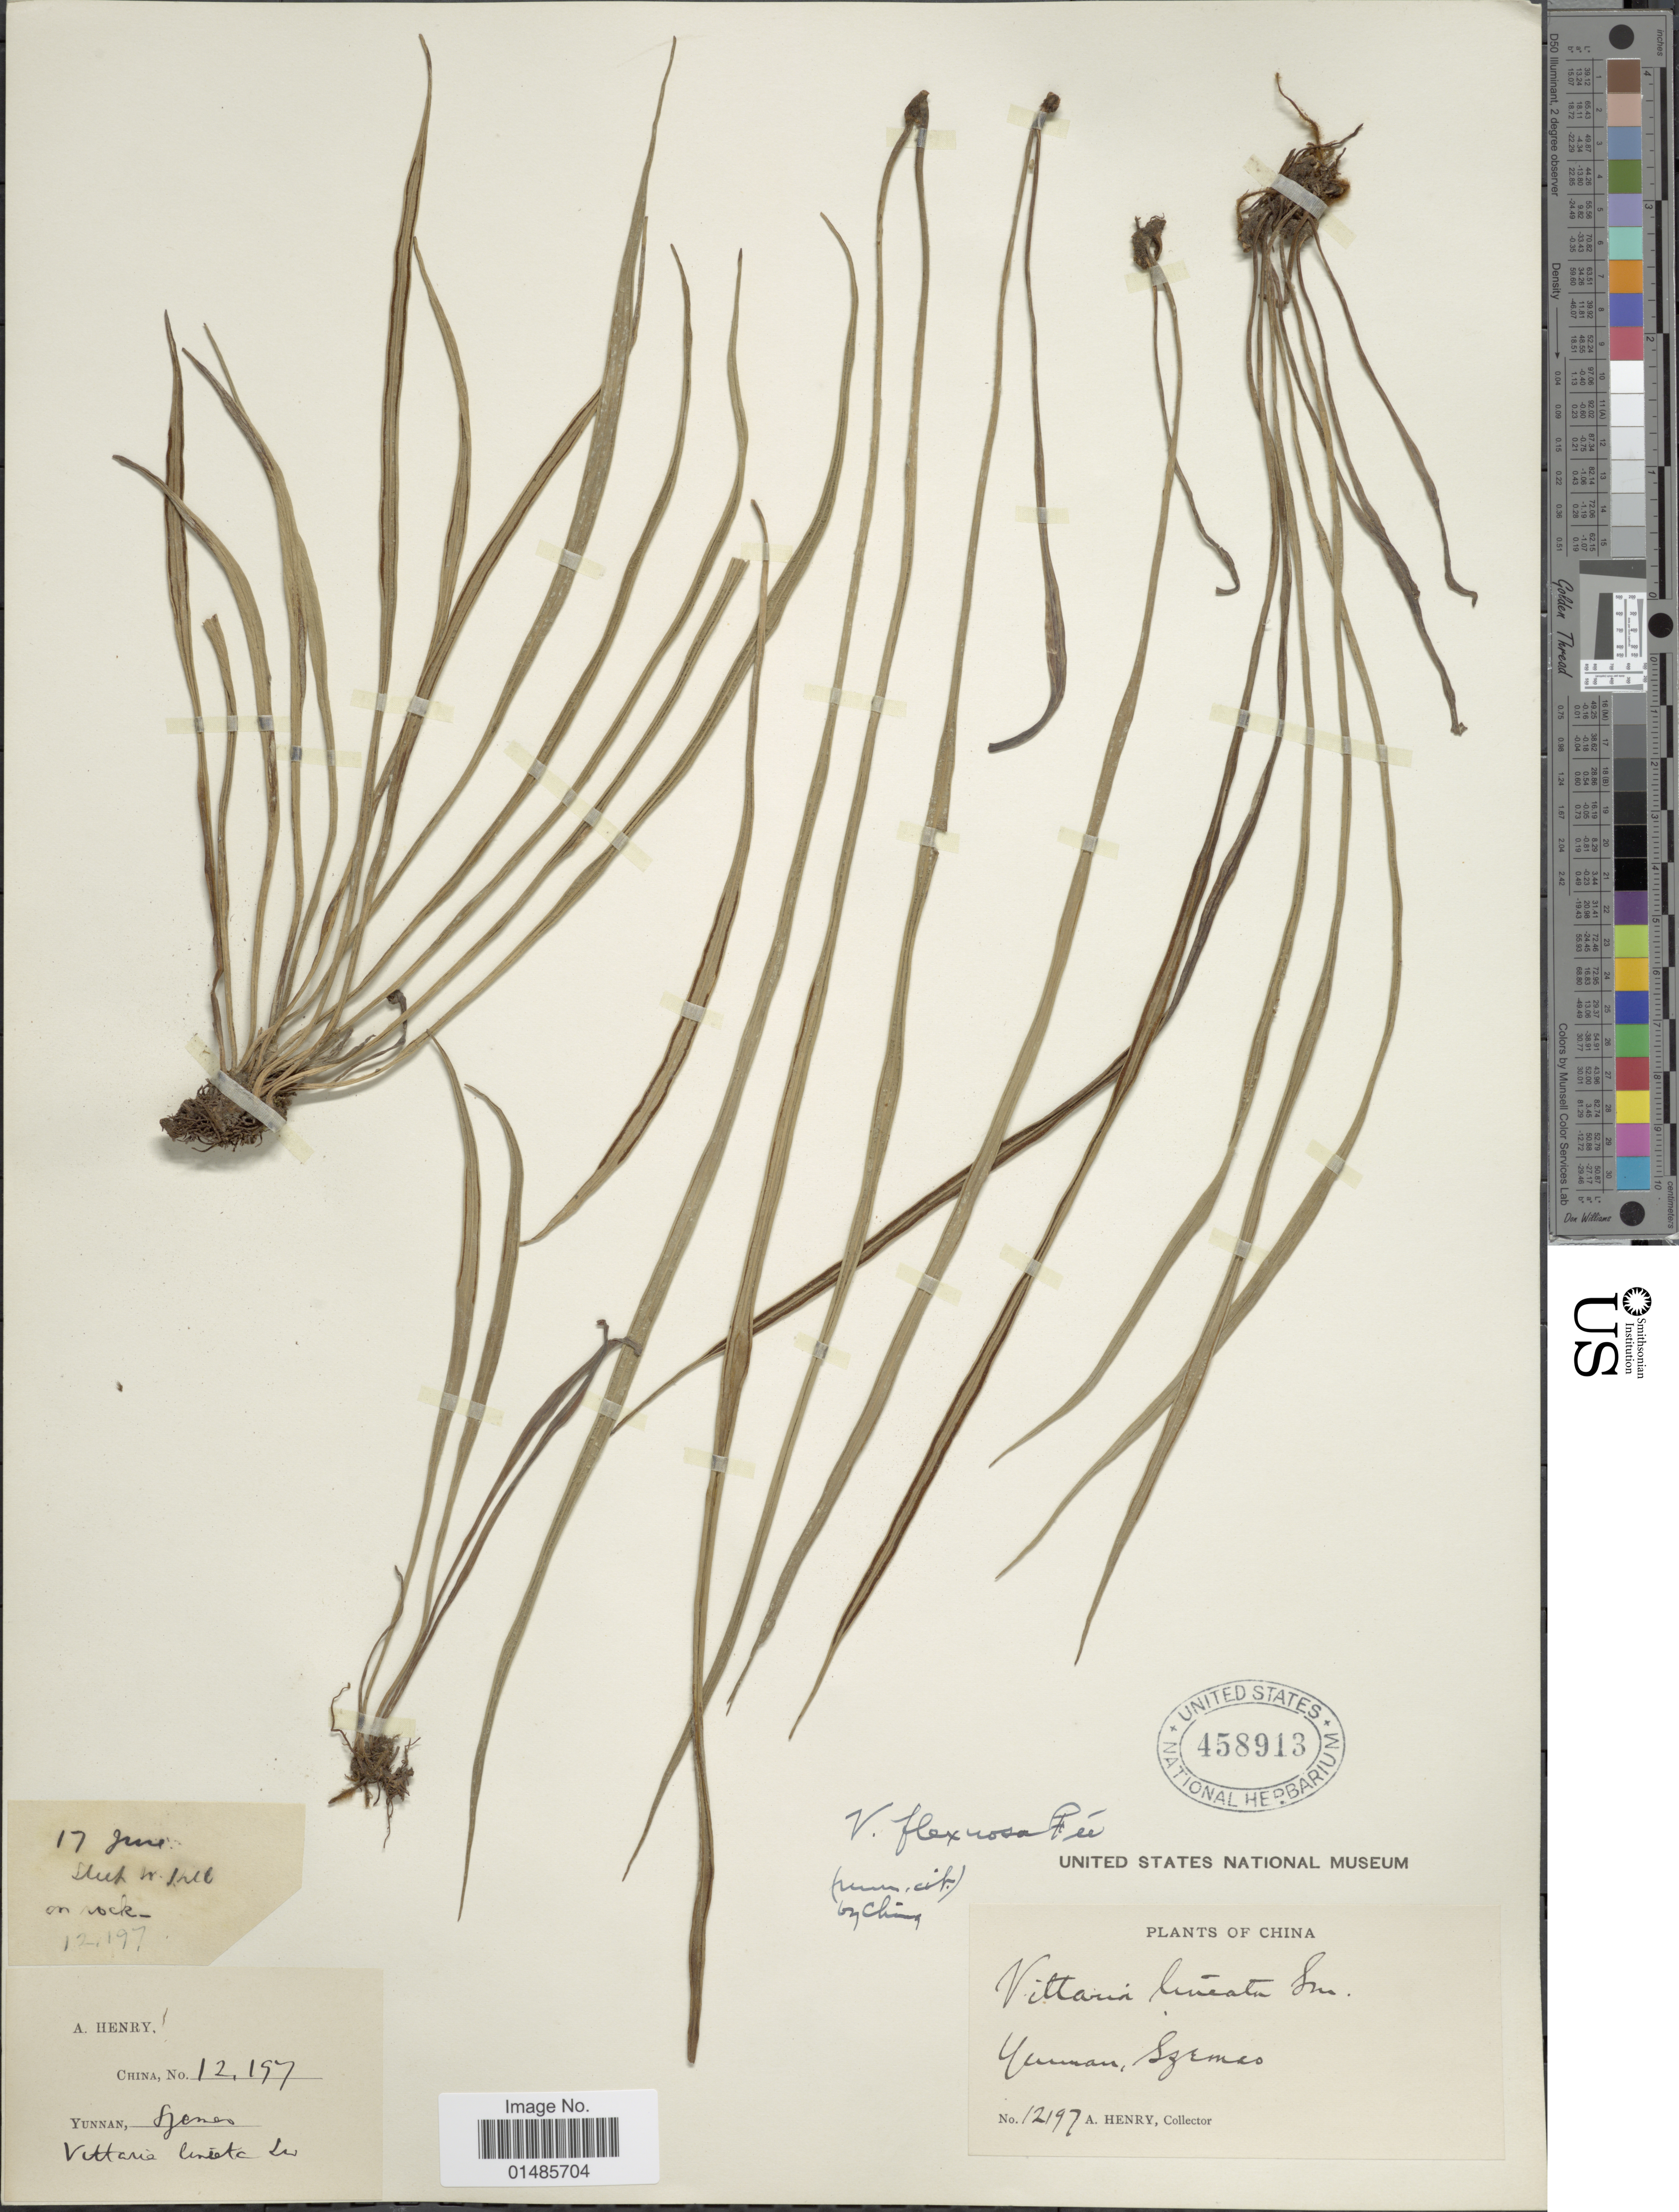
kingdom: Plantae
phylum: Tracheophyta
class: Polypodiopsida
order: Polypodiales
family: Pteridaceae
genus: Haplopteris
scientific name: Haplopteris flexuosa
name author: (Fée) E.H. Crane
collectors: A. Henry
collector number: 12197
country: China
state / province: Yunnan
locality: Szemao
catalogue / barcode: US 458913